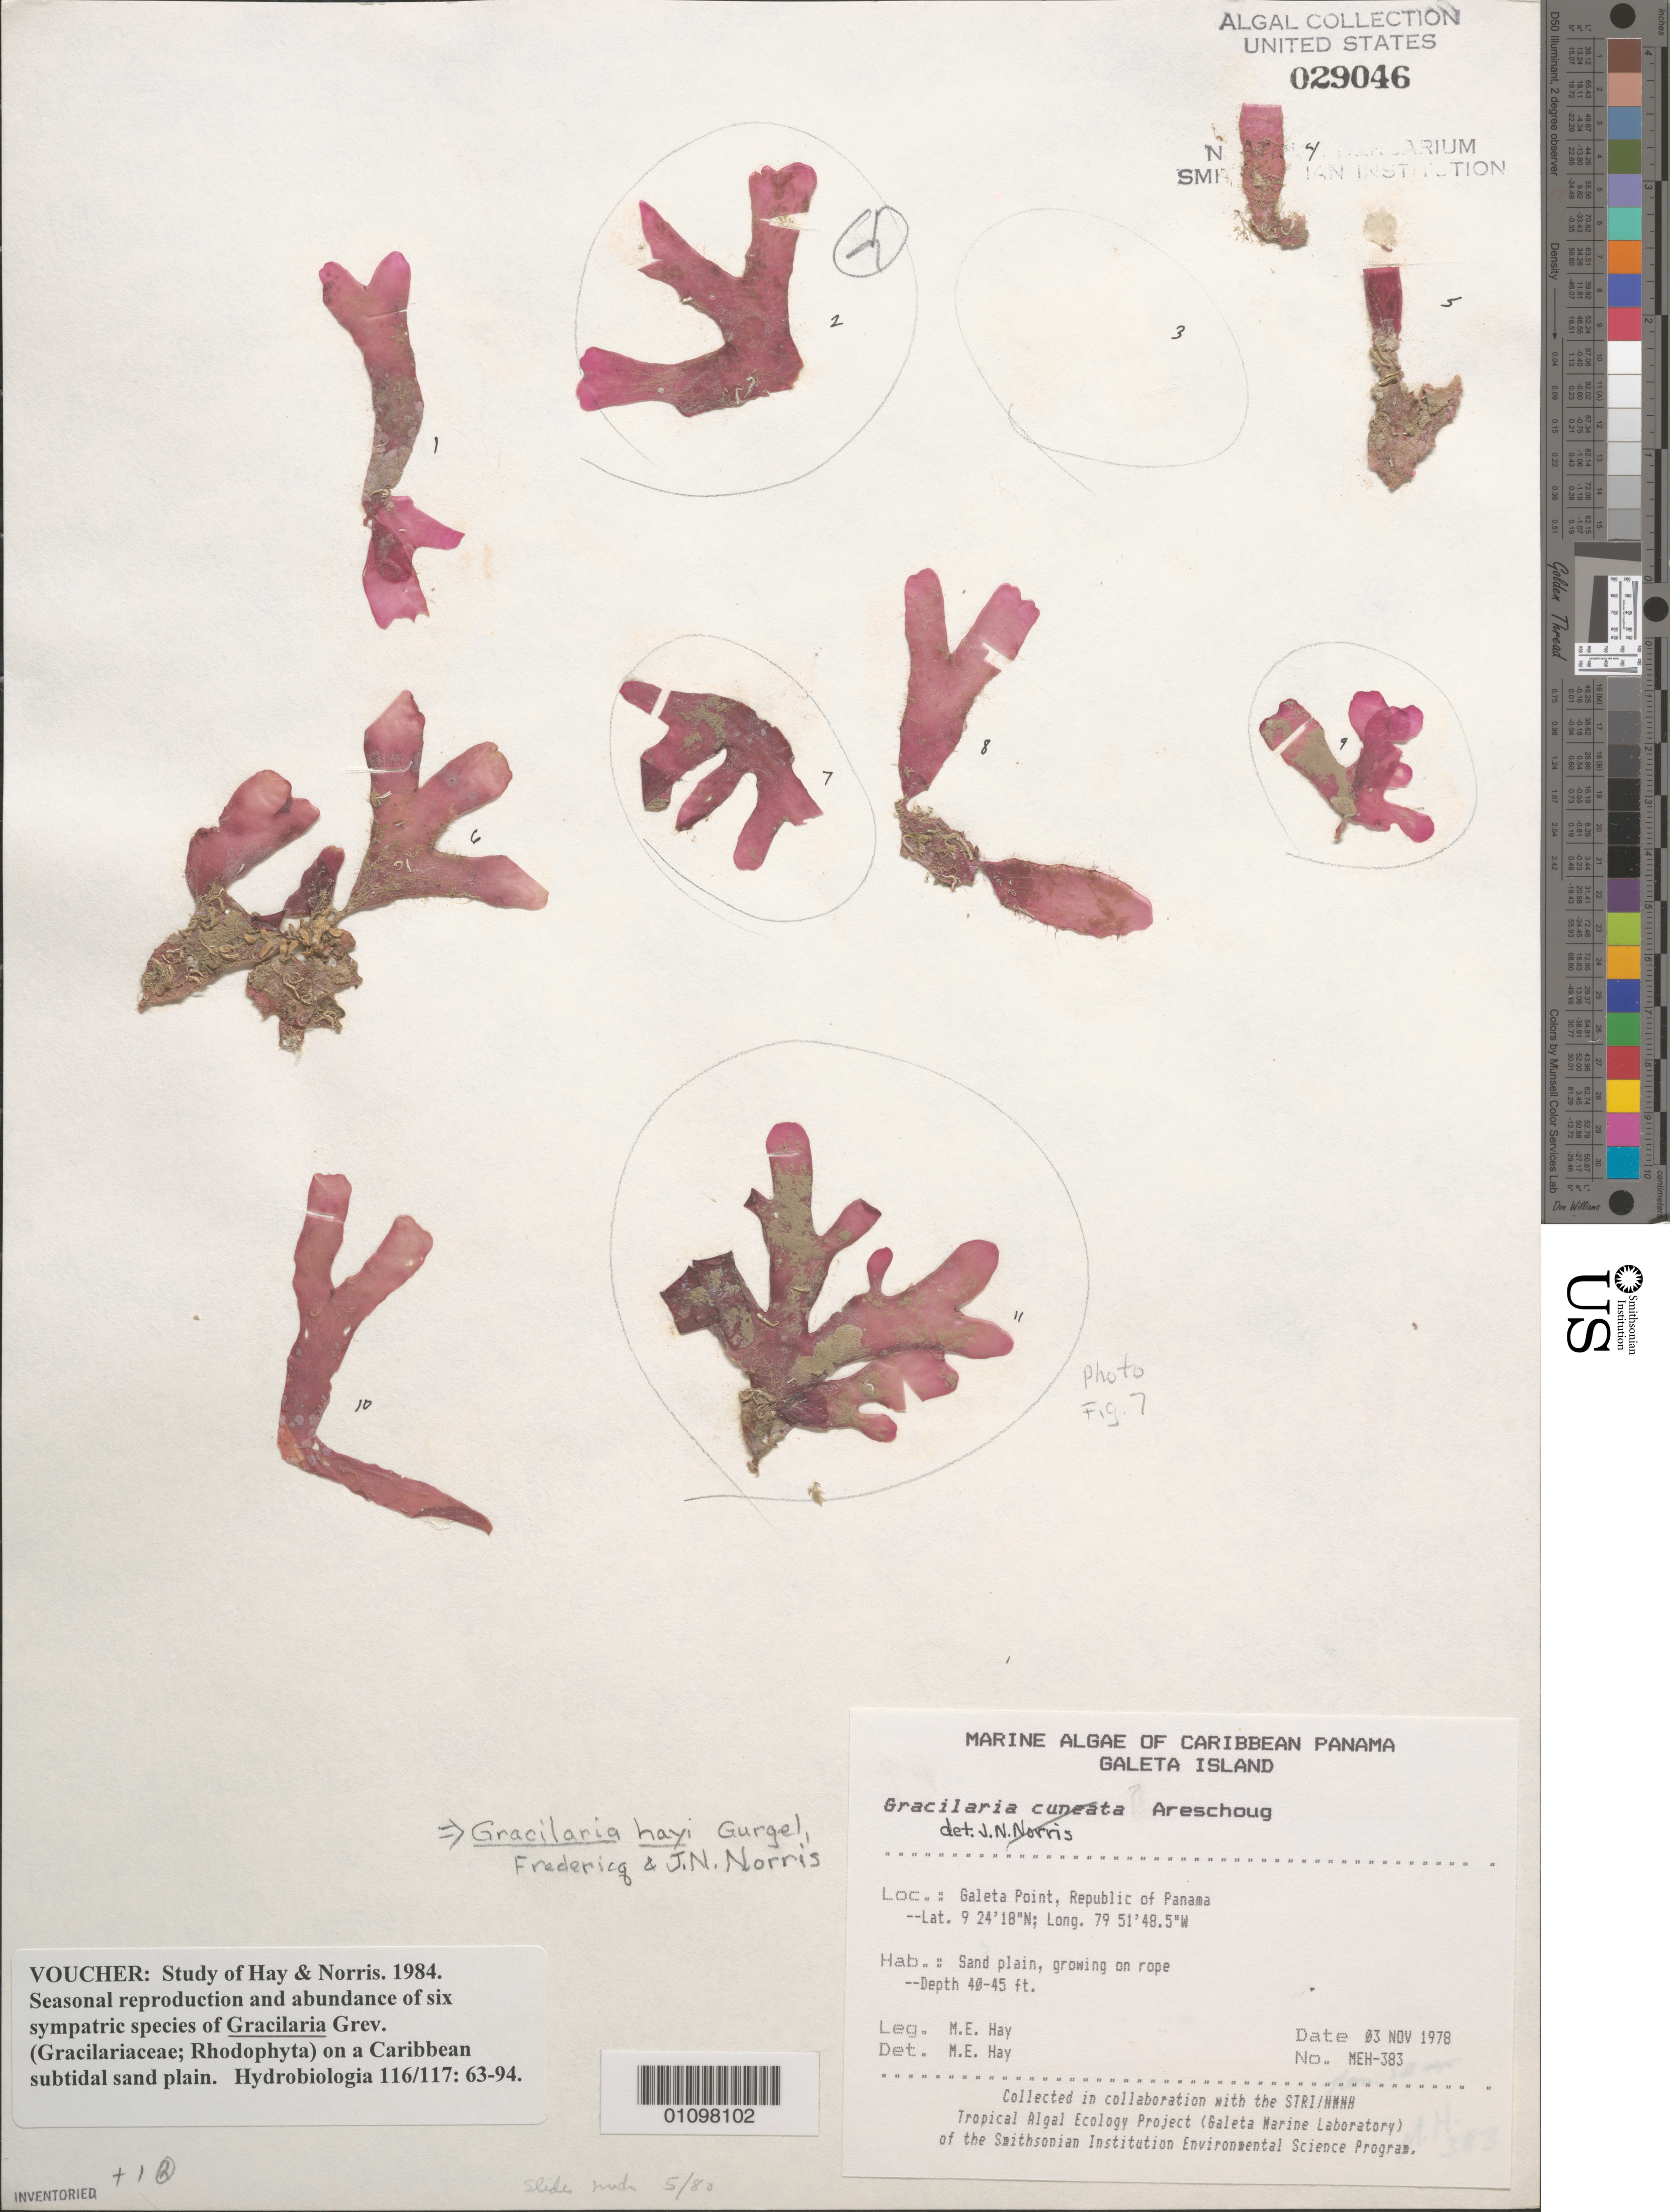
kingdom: Plantae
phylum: Rhodophyta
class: Florideophyceae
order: Gracilariales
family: Gracilariaceae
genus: Gracilaria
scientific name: Gracilaria hayi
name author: Gurgel et al. in I.A. Abbott & McDermid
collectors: M. E. Hay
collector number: MEH-383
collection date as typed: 03 Nov 1978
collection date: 1978-11-03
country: Panama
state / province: Colón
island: Galeta Island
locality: Galeta Point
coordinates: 9 24'18"N, 79 51'48.5"W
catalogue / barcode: US 29046